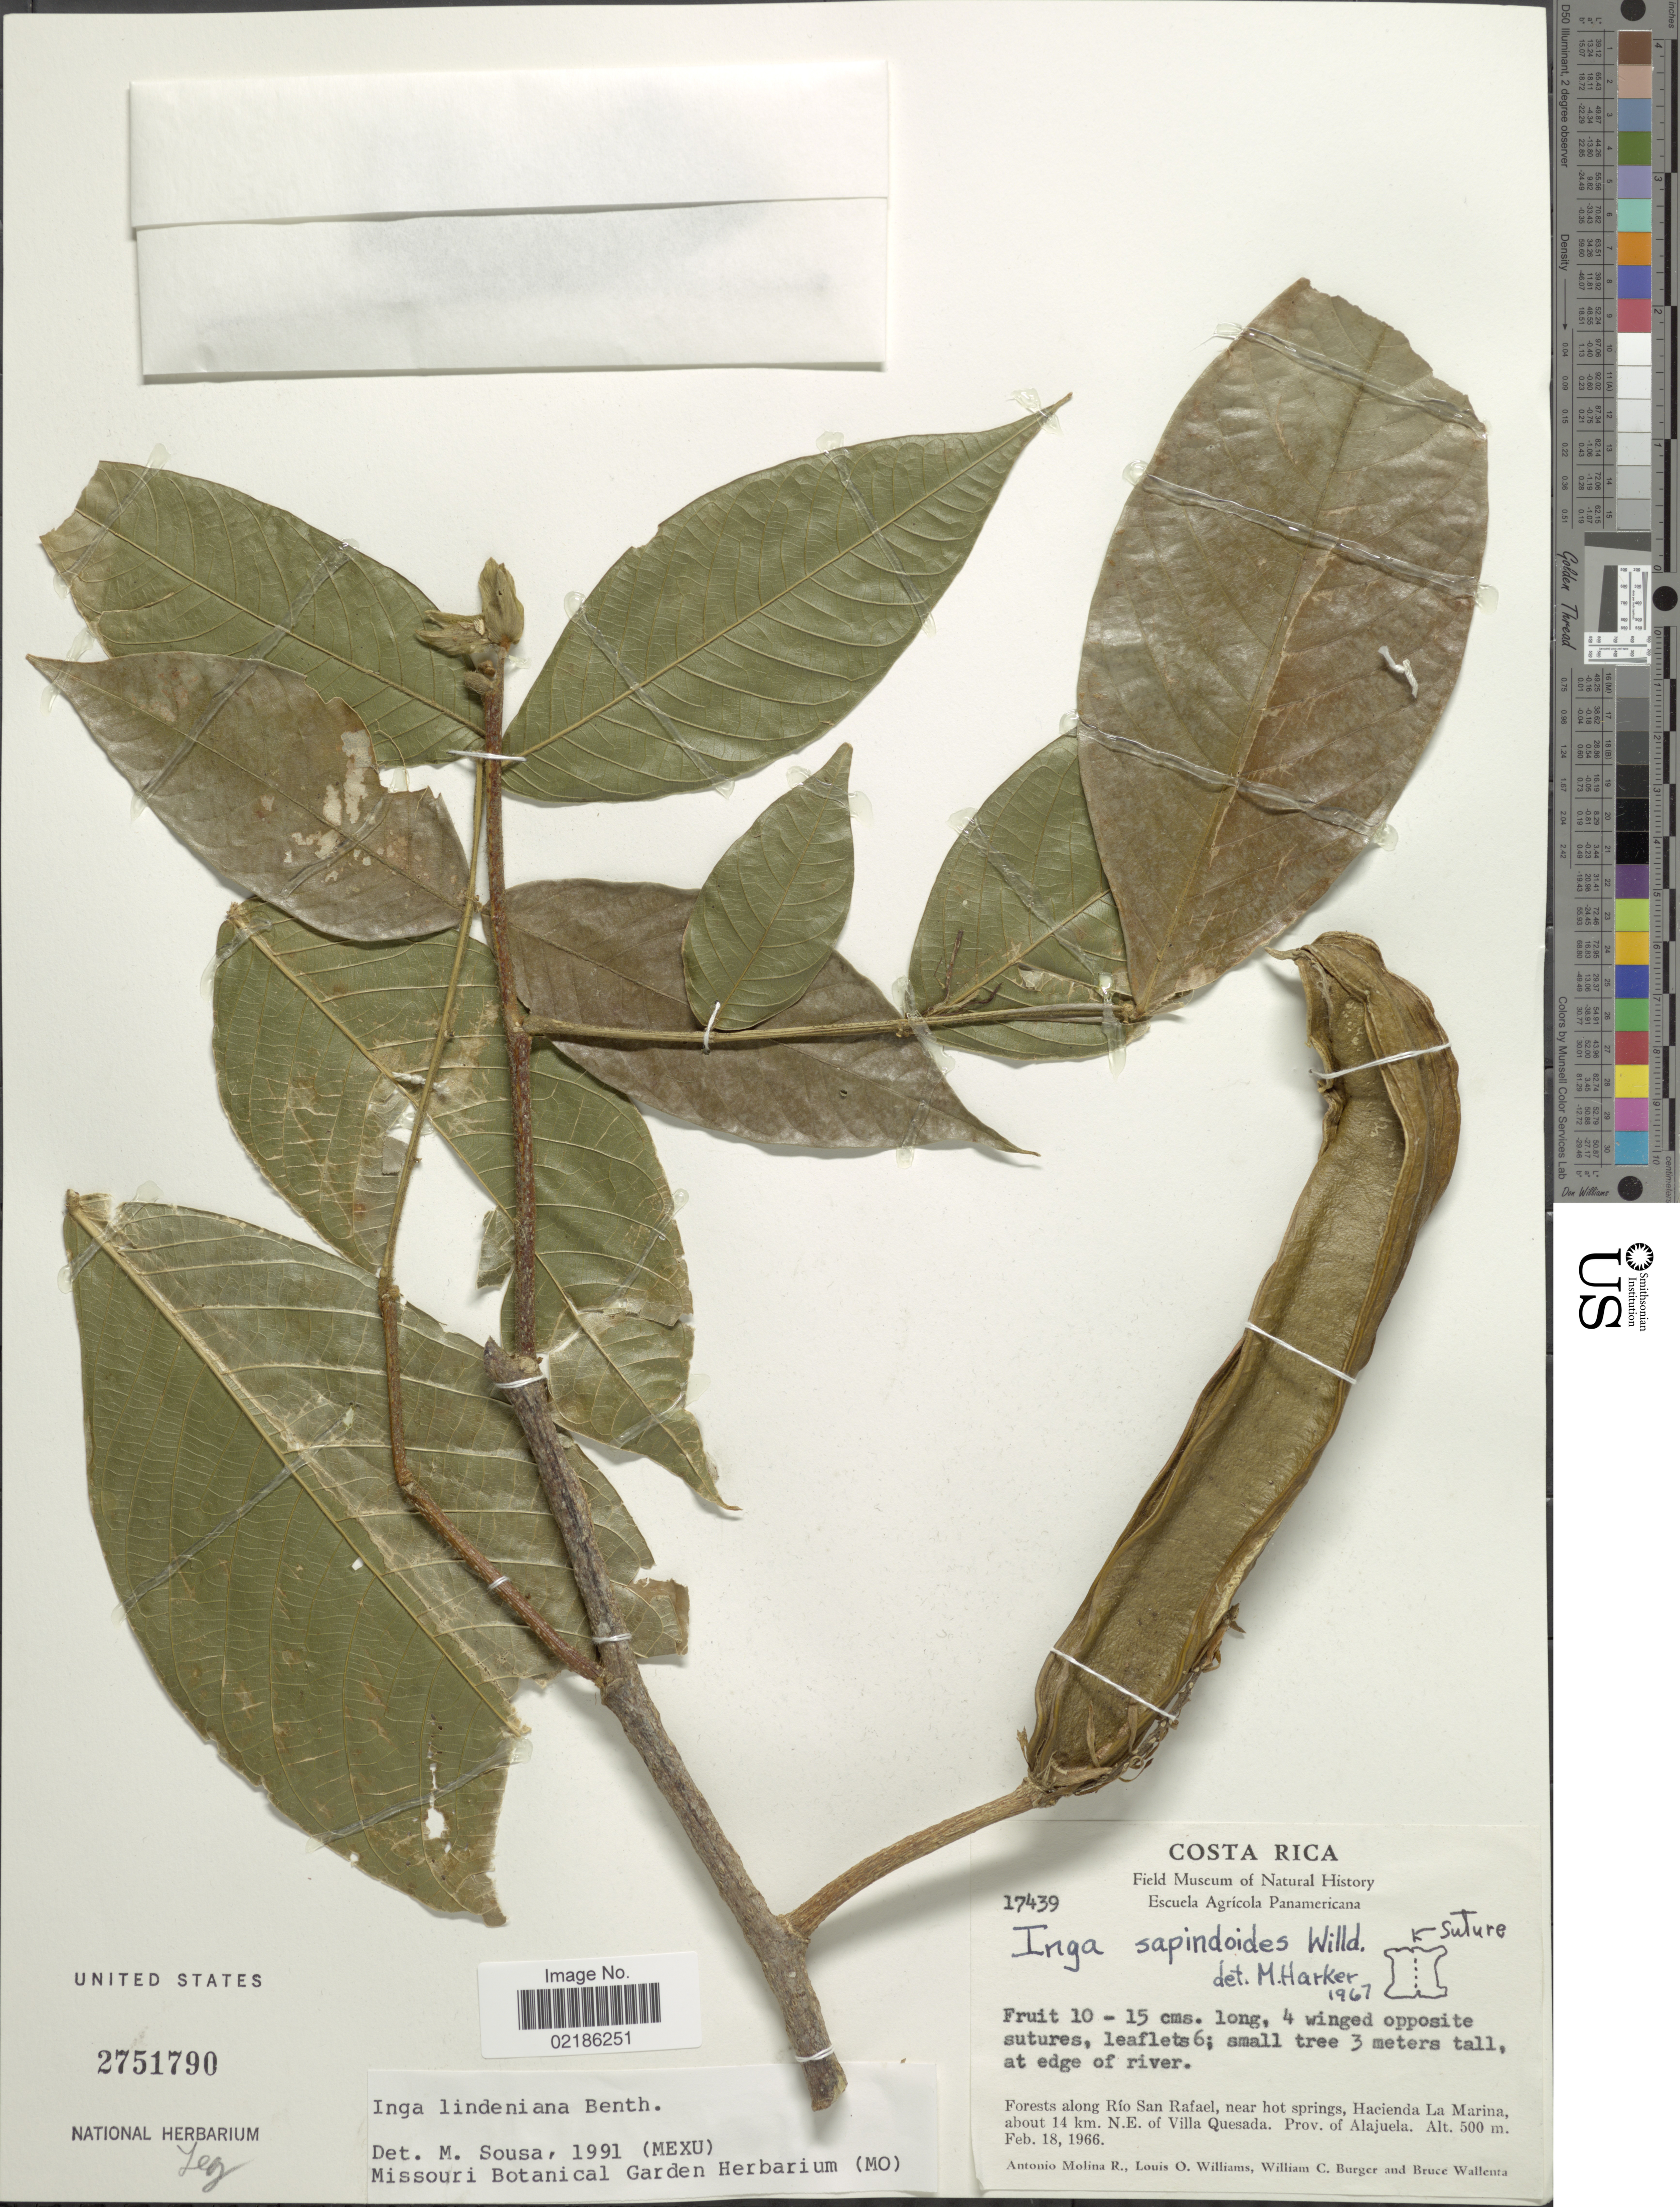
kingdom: Plantae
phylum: Tracheophyta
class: Magnoliopsida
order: Fabales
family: Fabaceae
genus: Inga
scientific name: Inga lindeniana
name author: Benth.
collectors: A. Molina R., L. O. Williams, W. Burger & B. Wallenta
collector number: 17439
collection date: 1966-02-18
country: Costa Rica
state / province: Alajuela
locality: Foresta along Rio San Rafael, near hot springs, Hacienda La Marina, about 14 km N.E. of Villa Quesada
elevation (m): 500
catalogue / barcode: US 2751790